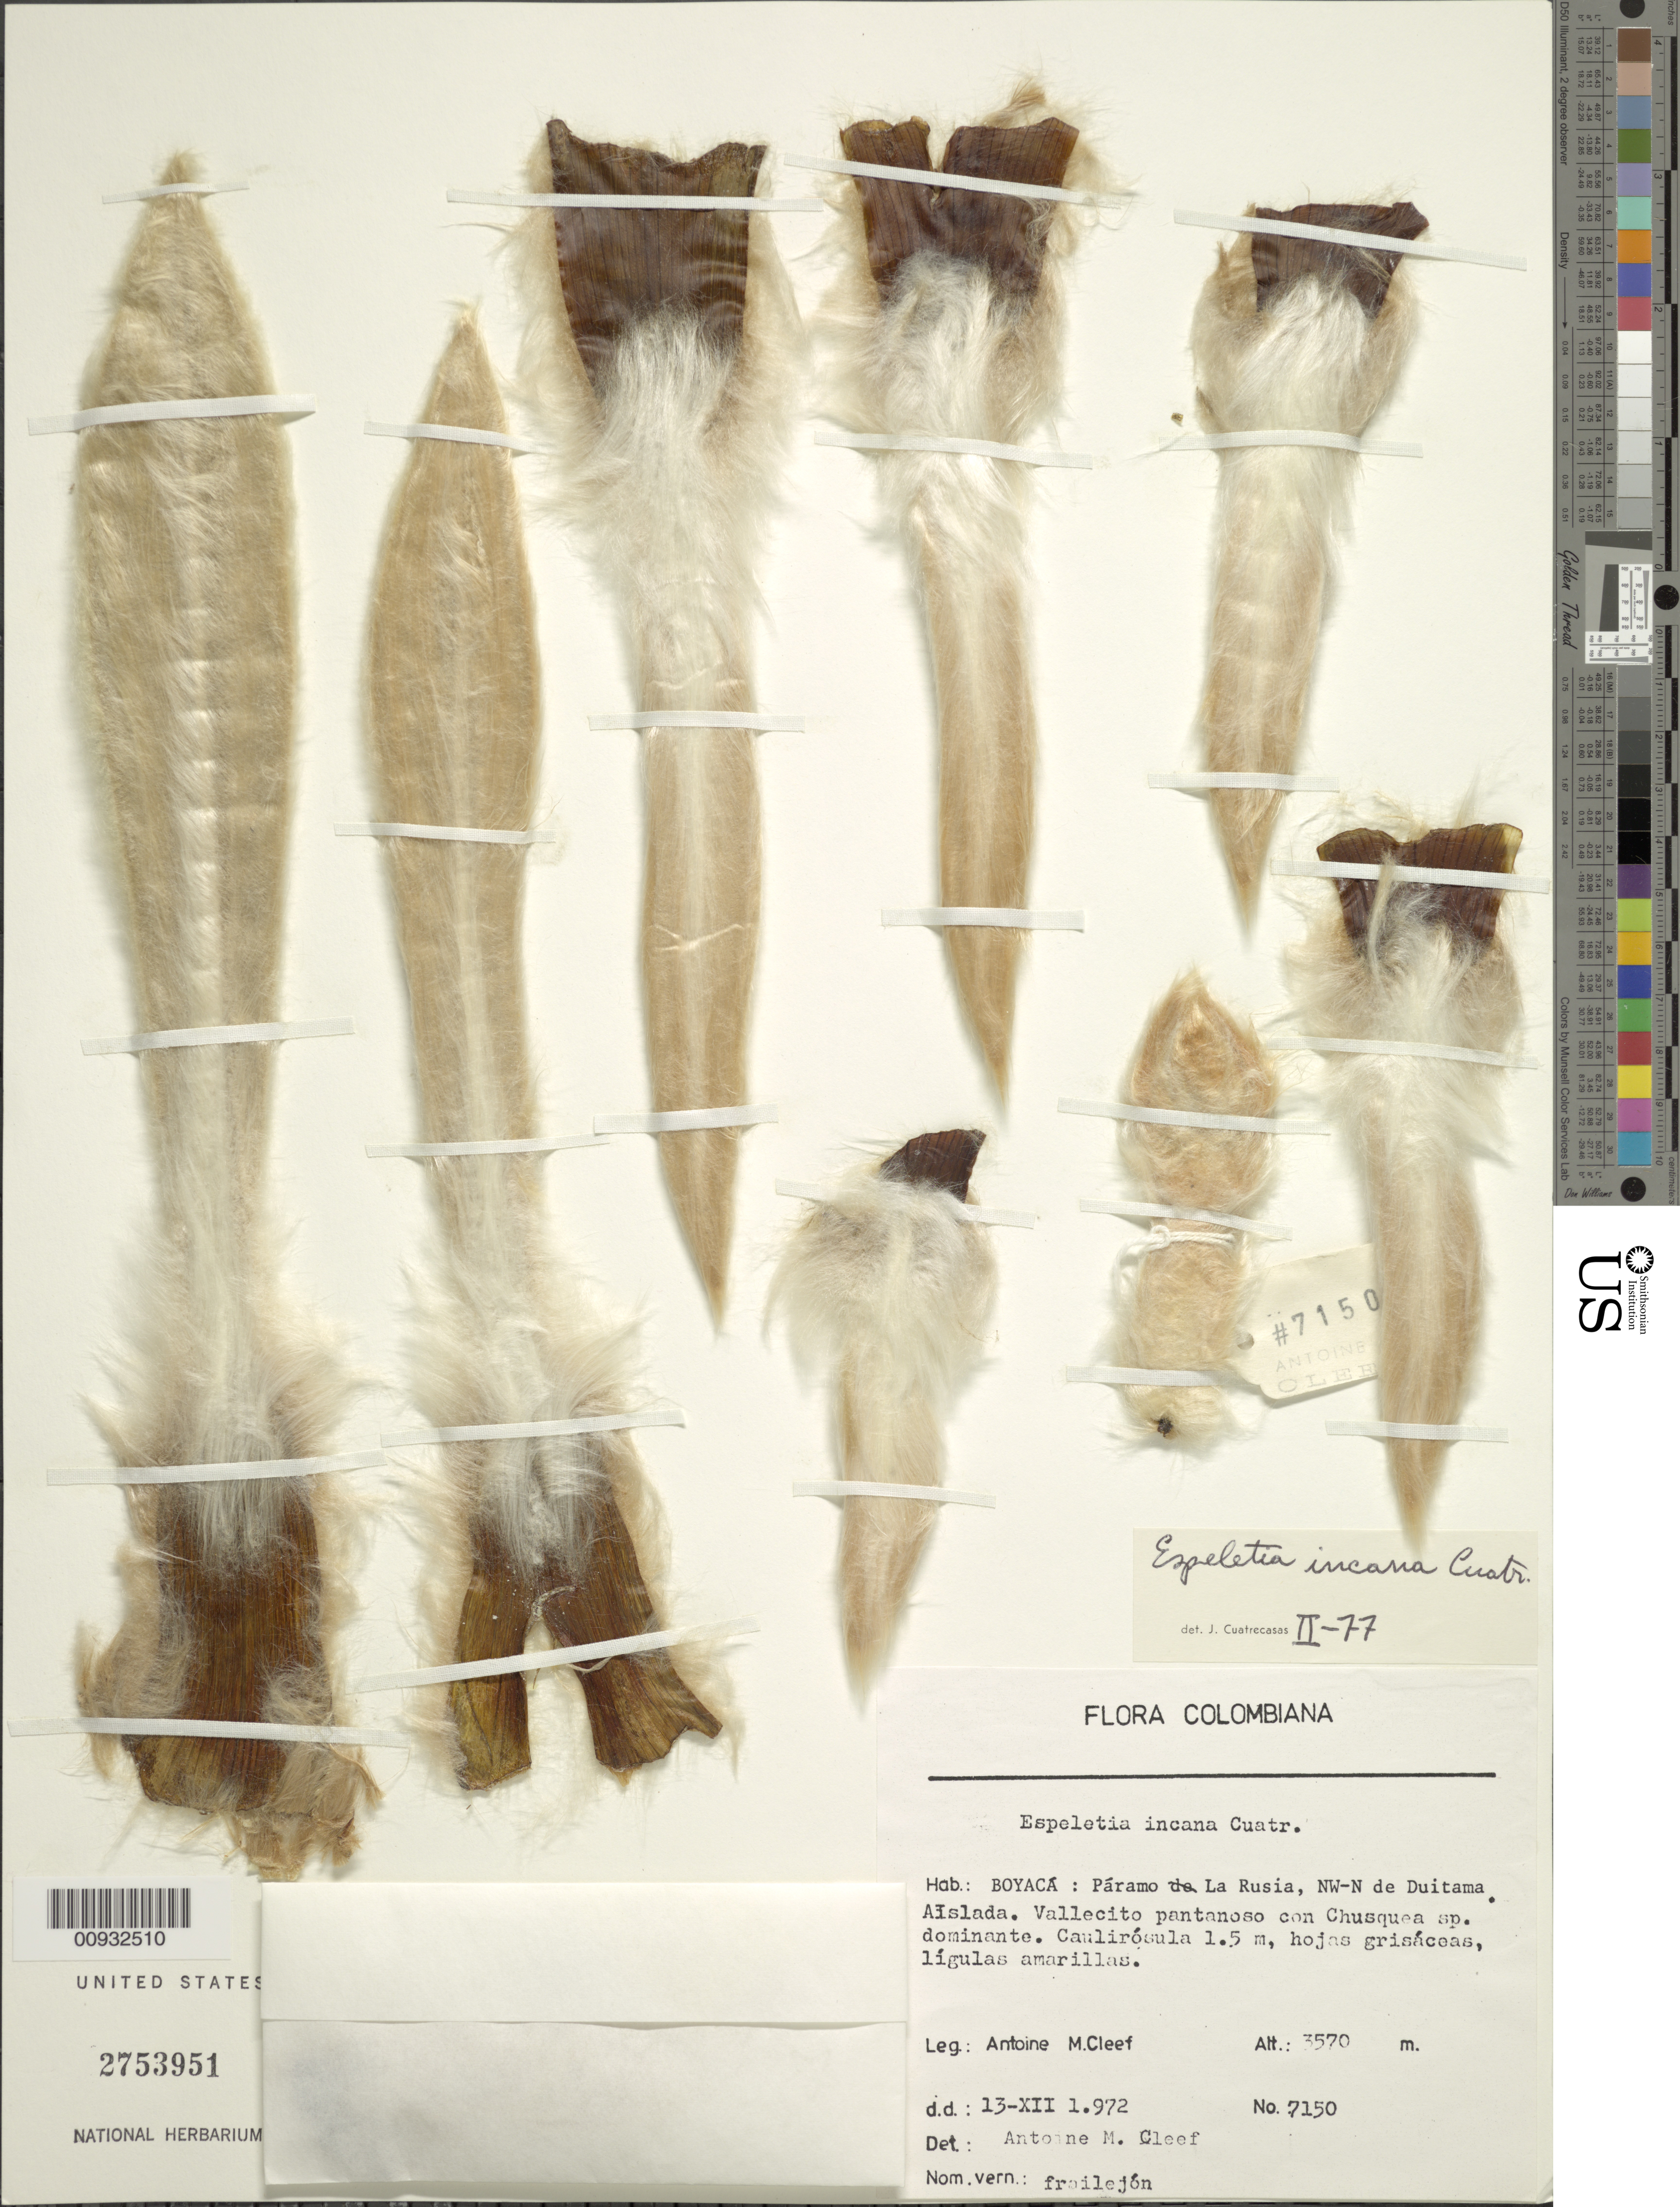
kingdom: Plantae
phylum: Tracheophyta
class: Magnoliopsida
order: Asterales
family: Asteraceae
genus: Espeletia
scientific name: Espeletia incana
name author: Cuatrec.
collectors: A. M. Cleef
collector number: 7150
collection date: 1972-12-13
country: Colombia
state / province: Boyacá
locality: P. de la Rusia. NW-N de Duitama, aislada.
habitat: Vallecito pantanoso con Chusquea sp. dominante.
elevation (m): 3570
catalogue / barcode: US 2753951